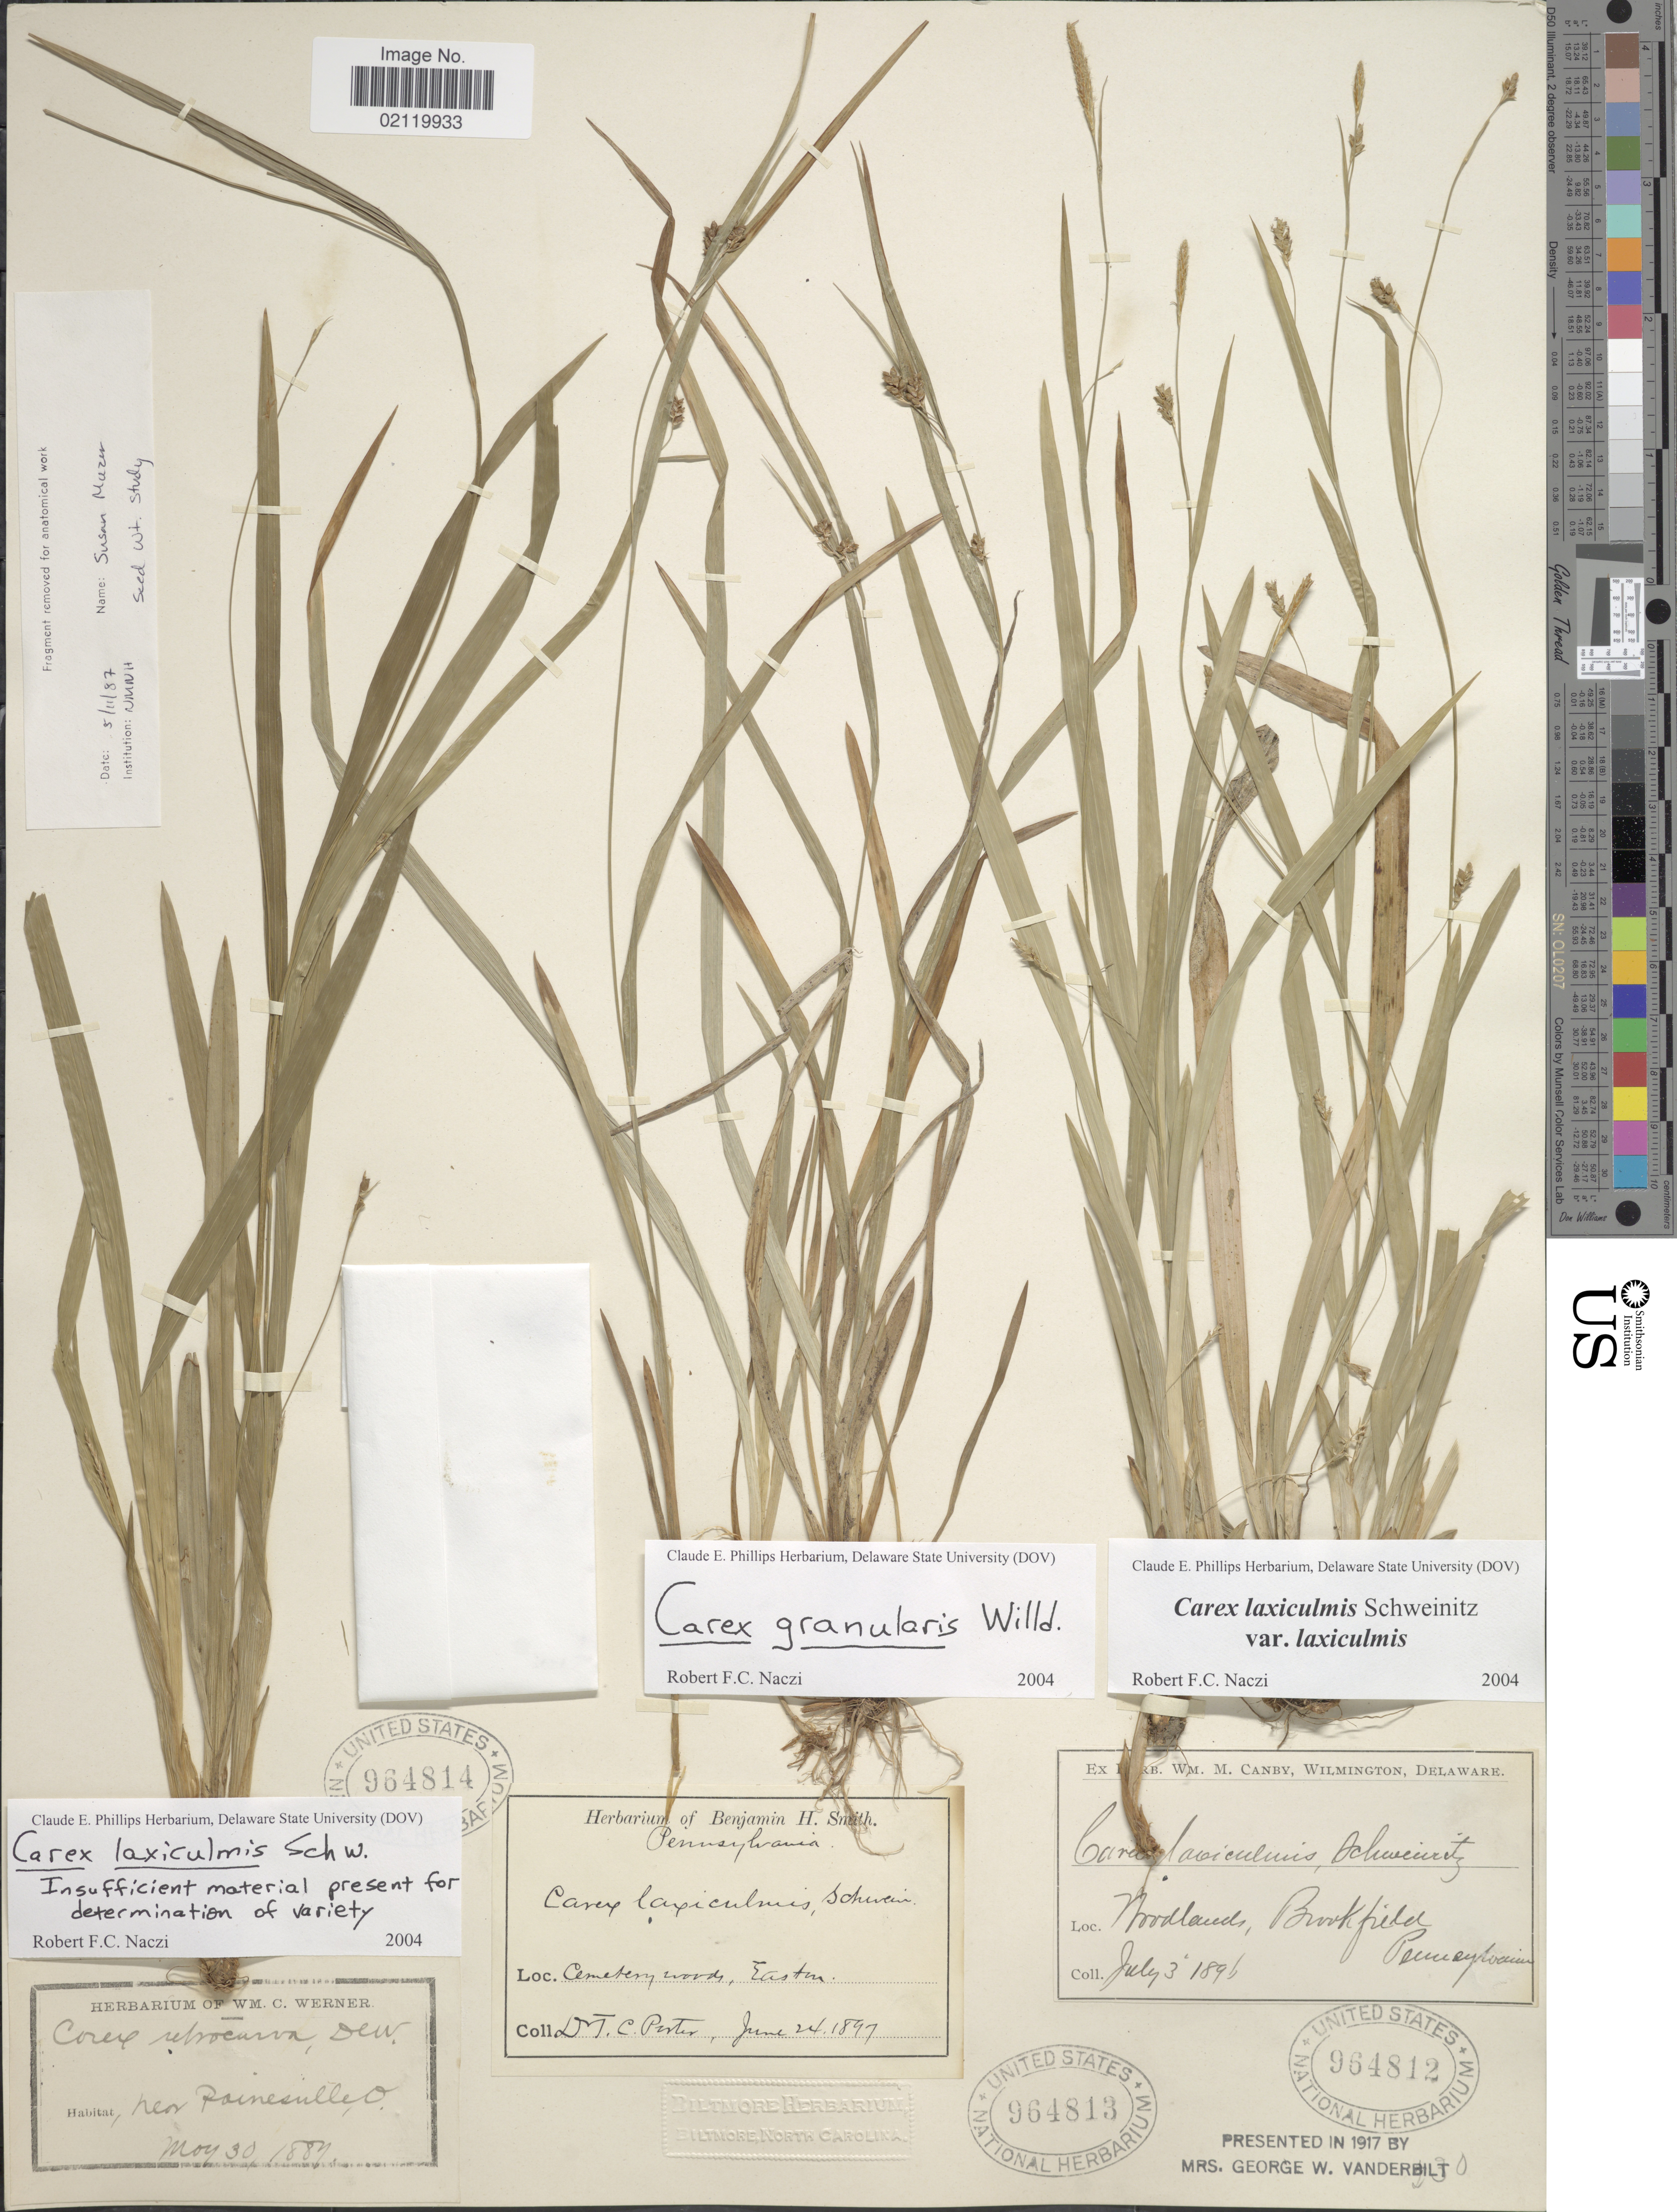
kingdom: Plantae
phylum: Tracheophyta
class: Liliopsida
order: Poales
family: Cyperaceae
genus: Carex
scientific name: Carex laxiculmis var. laxiculmis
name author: Schwein.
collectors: ex herb. Wm. C. Werner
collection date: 1884-05-30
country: United States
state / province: Ohio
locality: Near Painesville, O.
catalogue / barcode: US 964814